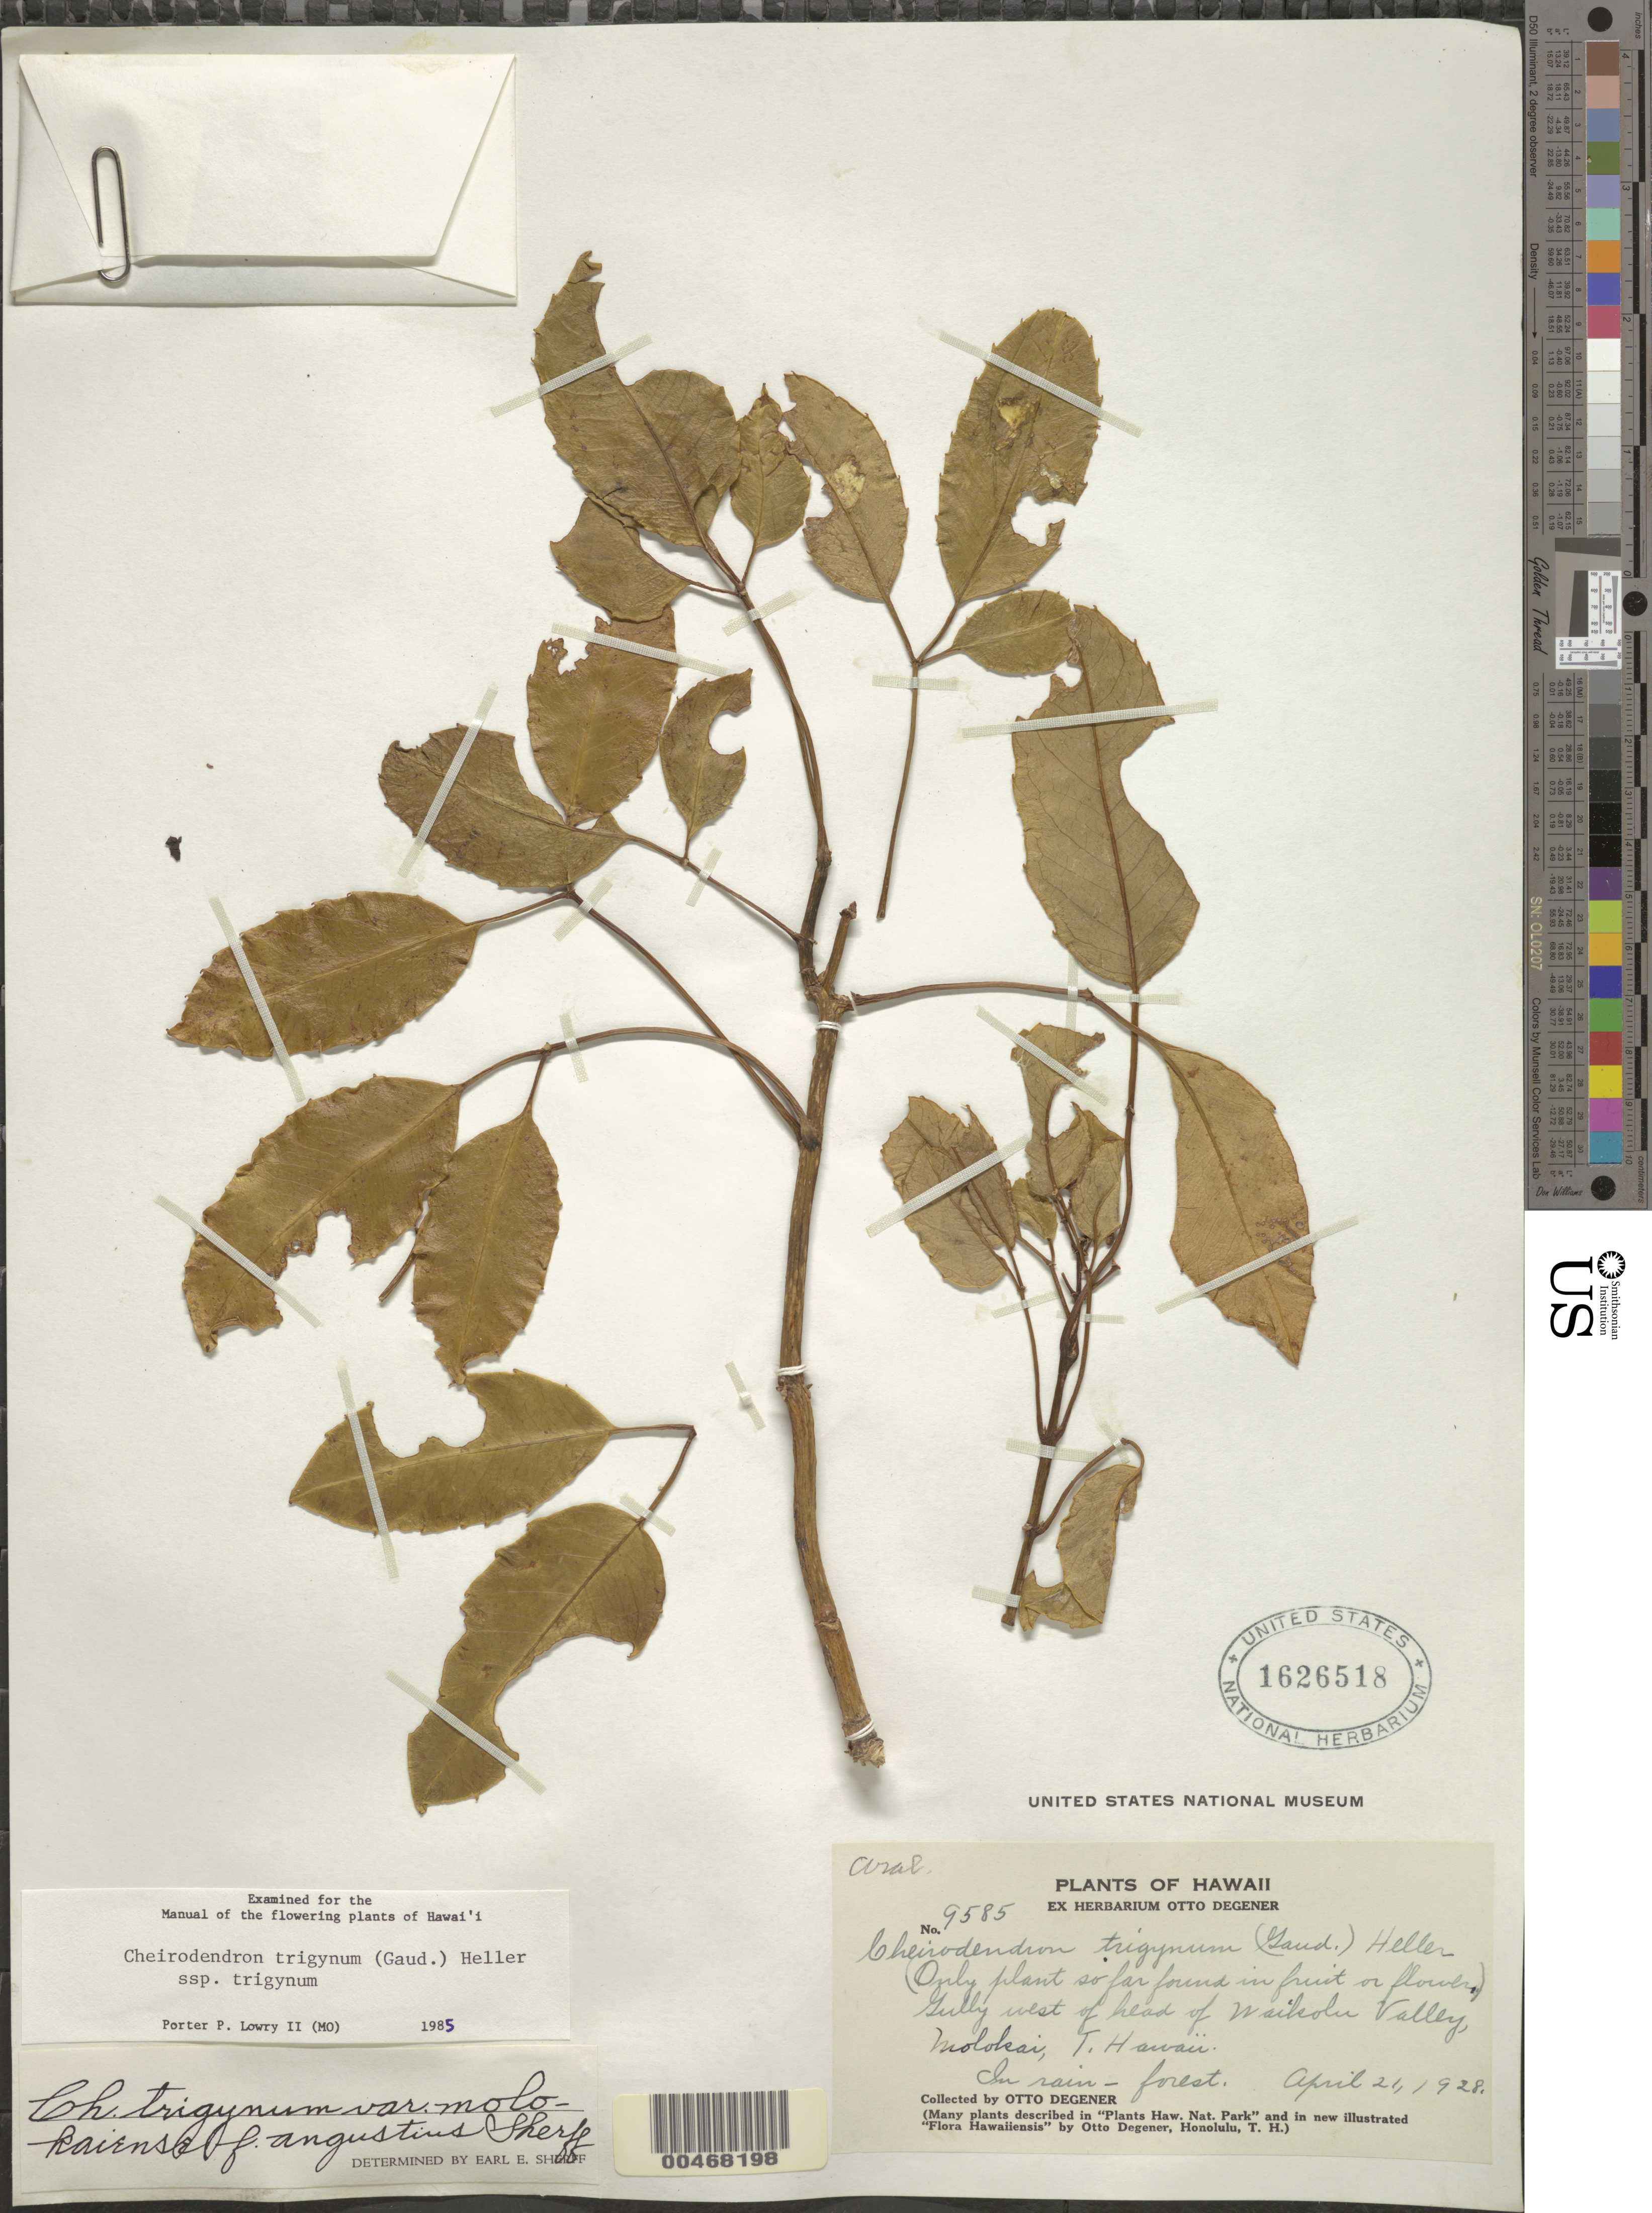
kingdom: Plantae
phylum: Tracheophyta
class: Magnoliopsida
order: Apiales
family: Araliaceae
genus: Cheirodendron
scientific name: Cheirodendron trigynum subsp. trigynum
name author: (Gaudich.) A. Heller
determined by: Lowry, P. P., (MO), Missouri Botanical Garden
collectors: O. Degener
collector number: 9585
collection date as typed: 21 Apr 1928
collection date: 1928-04-21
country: United States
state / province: Hawaii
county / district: Maui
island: Moloka'i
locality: Gully W of Head of Waikolu Valley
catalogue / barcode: US 1626518